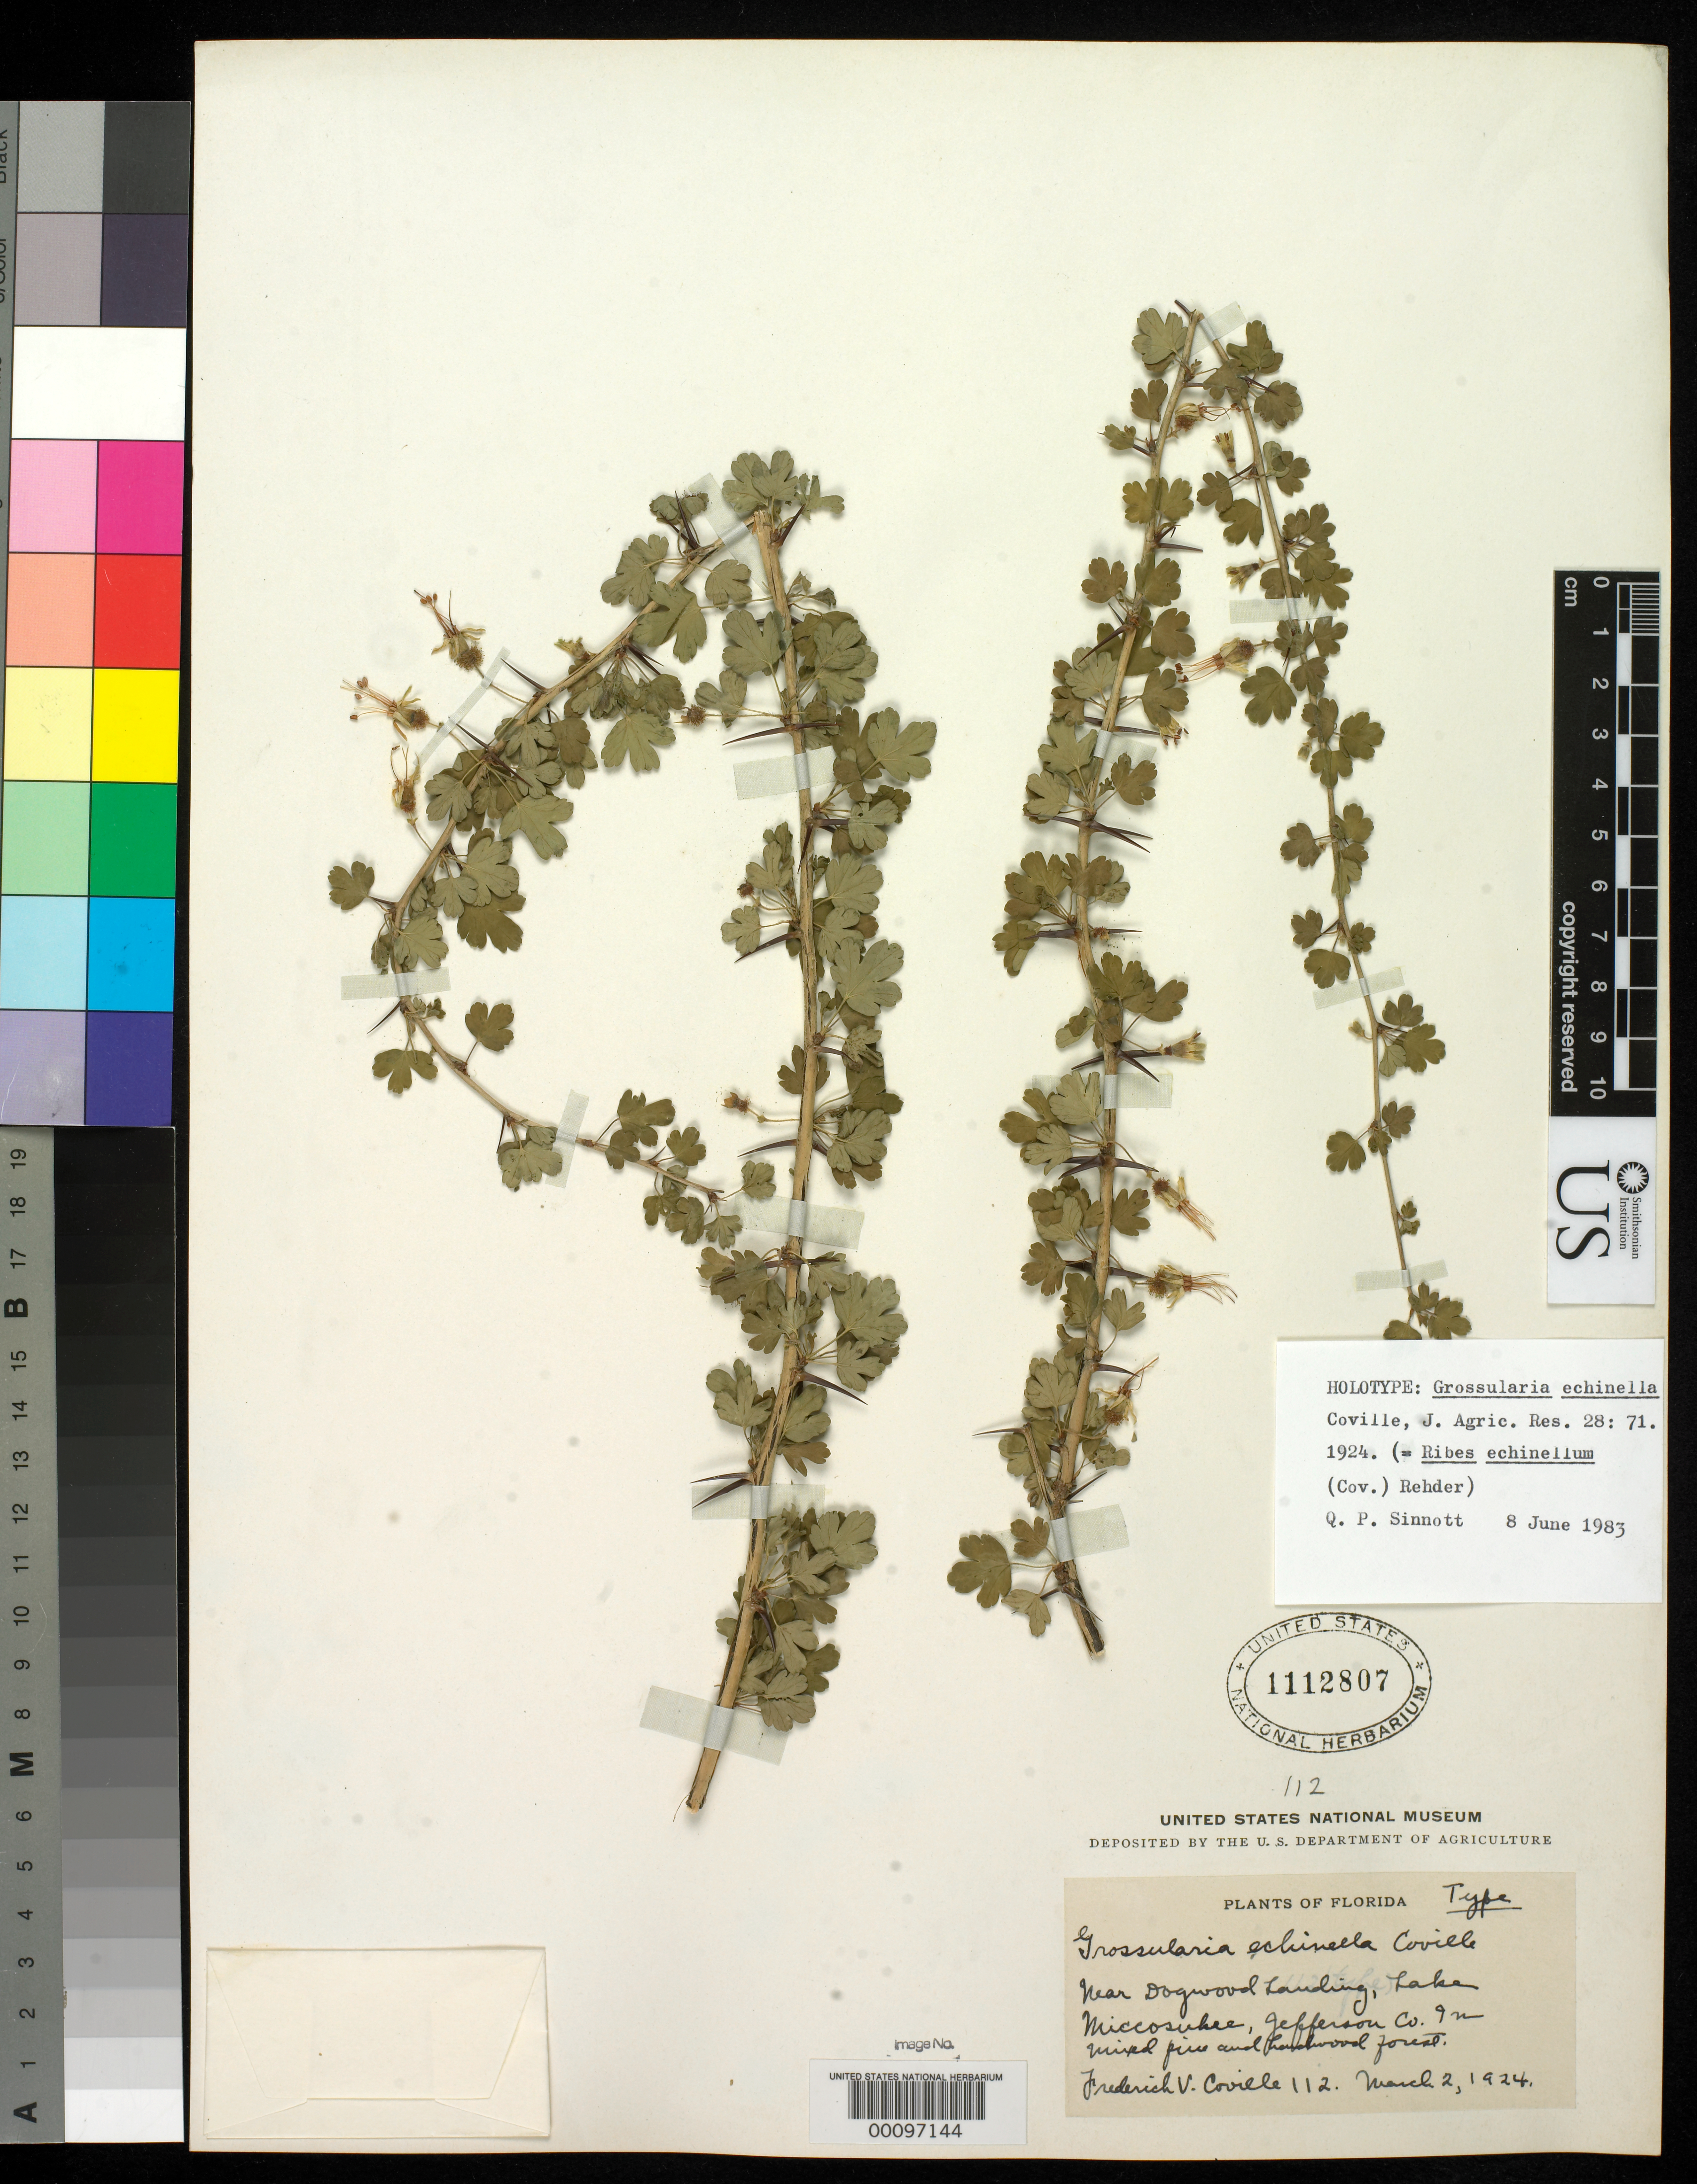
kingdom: Plantae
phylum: Tracheophyta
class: Magnoliopsida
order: Saxifragales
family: Grossulariaceae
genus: Grossularia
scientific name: Grossularia echinella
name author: Coville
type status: Type Collection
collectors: F. V. Coville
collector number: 112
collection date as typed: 02 Mar 1924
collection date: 1924-03-02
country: United States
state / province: Florida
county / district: Jefferson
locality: South of Dogwood landing, Lake Miccosukee.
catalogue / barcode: US 1112807